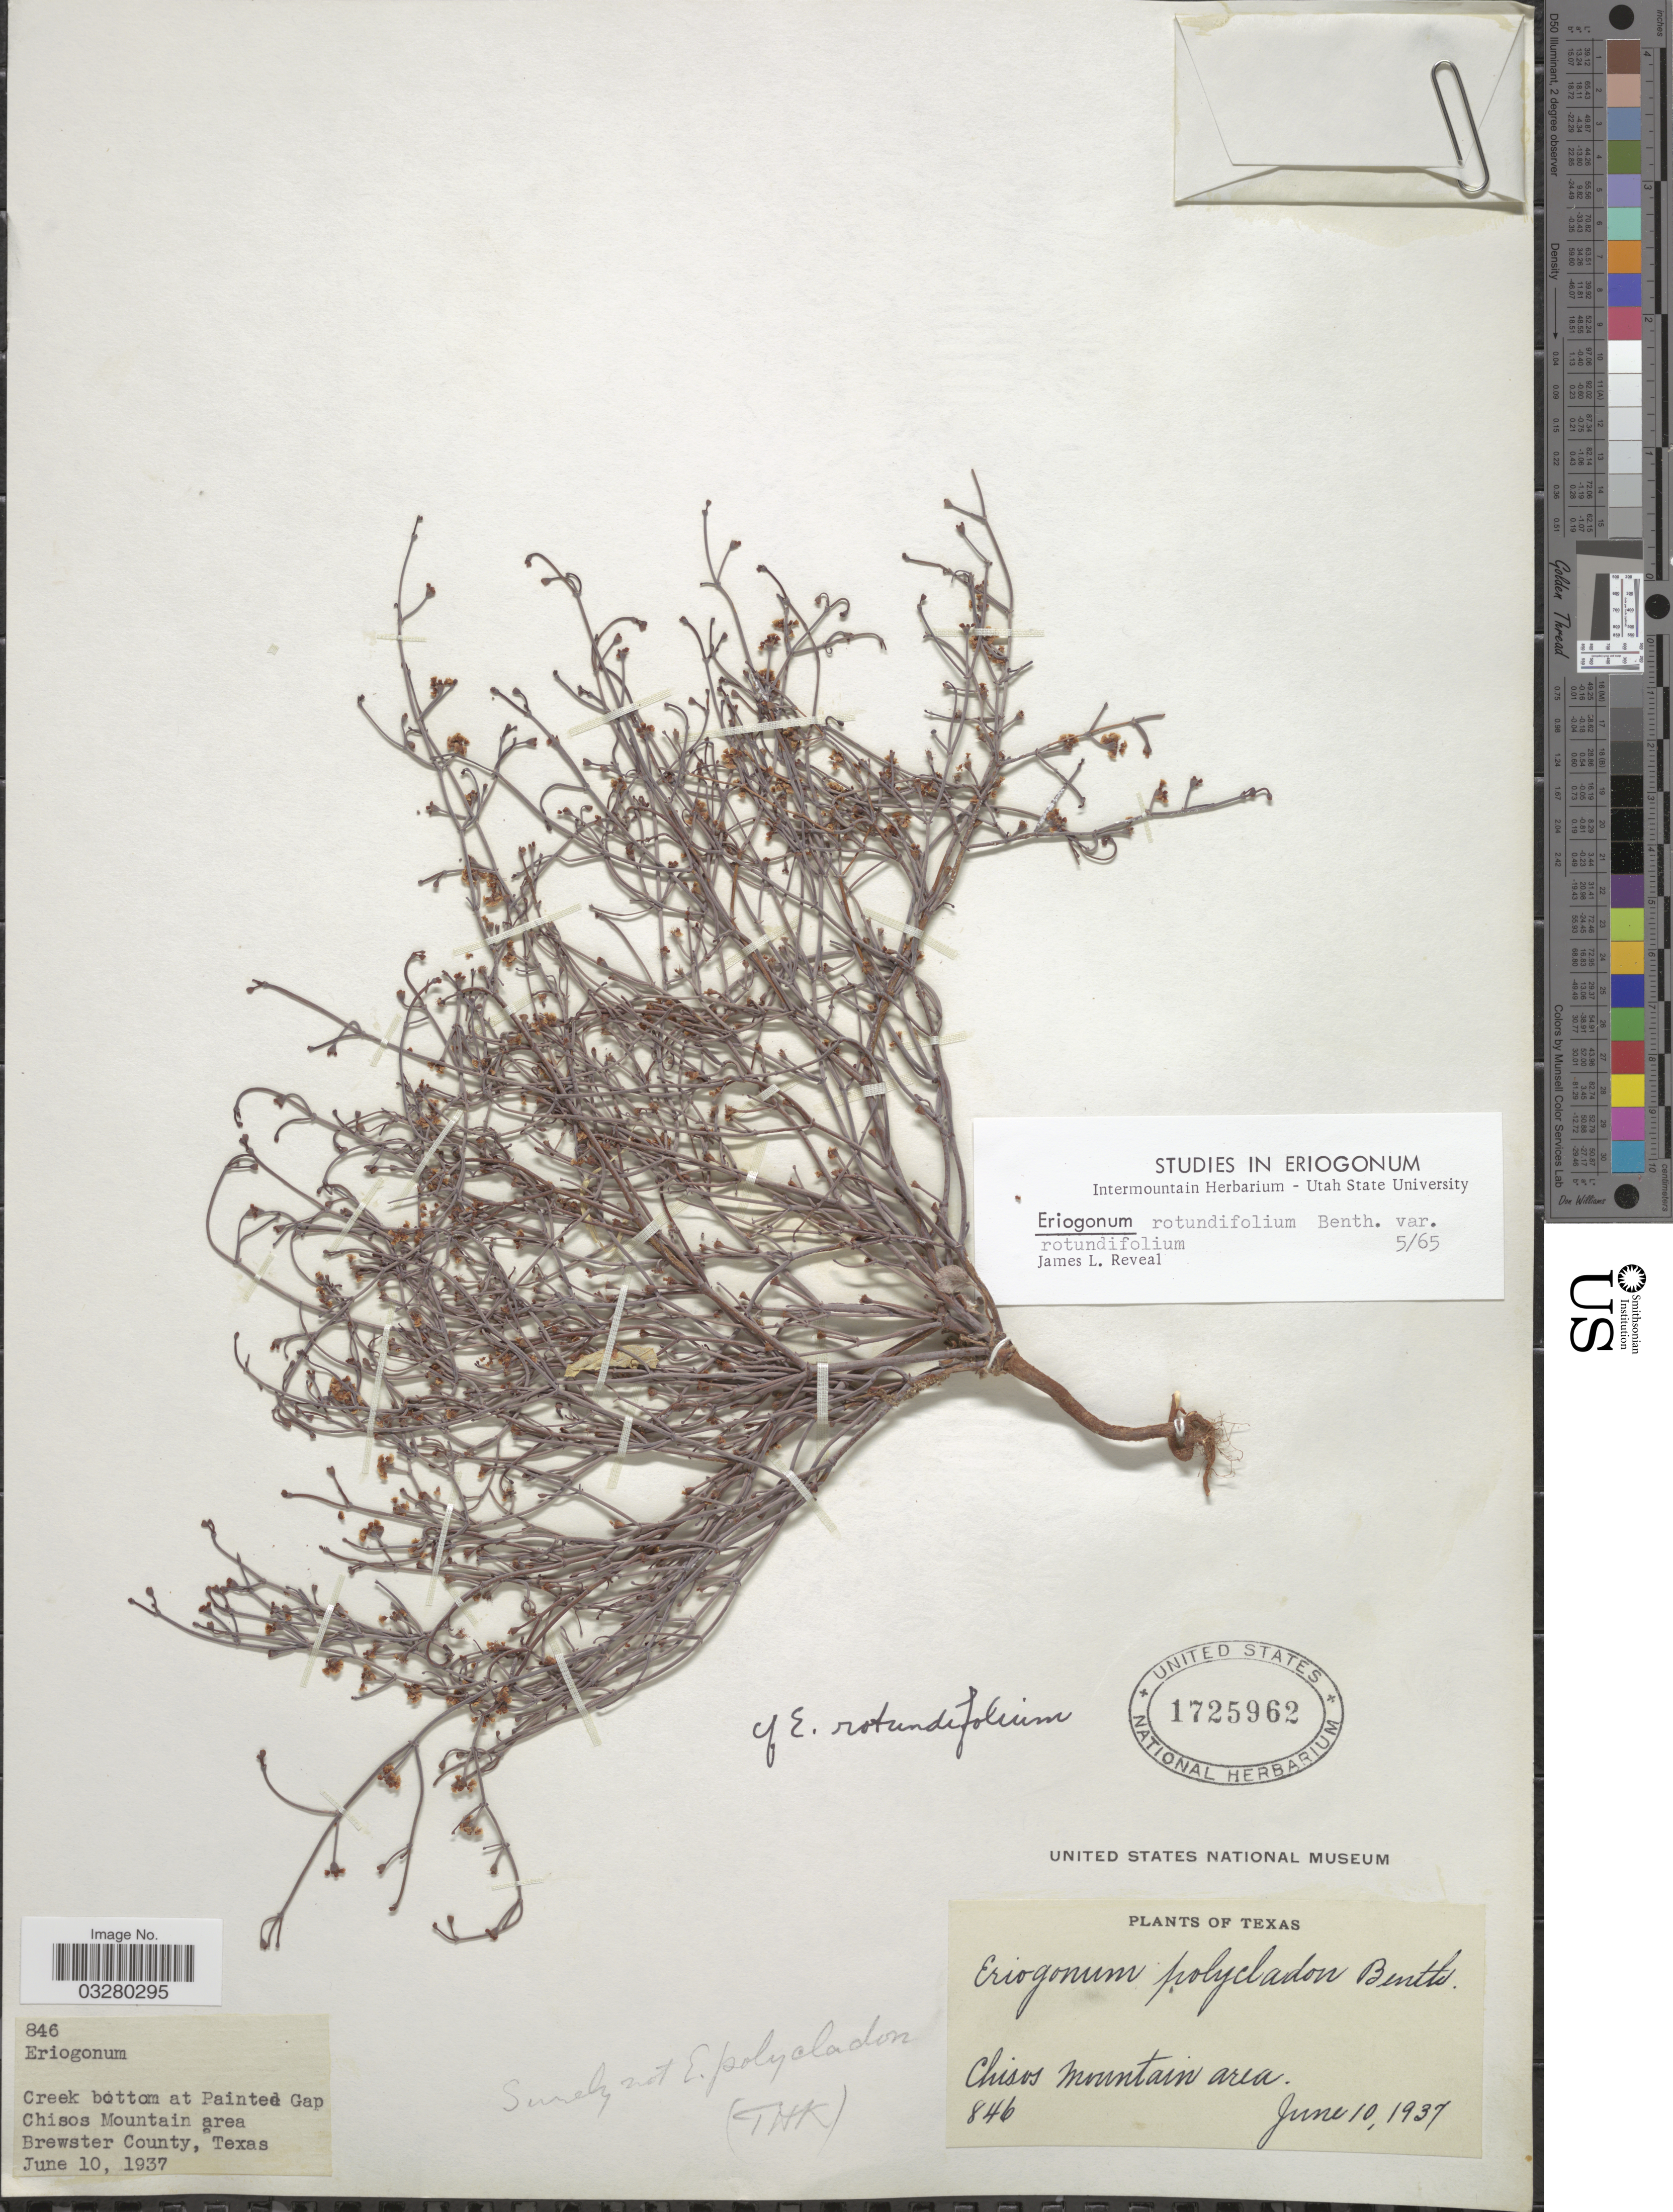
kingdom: Plantae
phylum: Tracheophyta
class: Magnoliopsida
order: Caryophyllales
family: Polygonaceae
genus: Eriogonum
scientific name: Eriogonum rotundifolium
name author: Benth. in DC.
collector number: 846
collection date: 1937-06-10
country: United States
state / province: Texas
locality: Creek bottom at Painted Gap Chisos Mountain area. Brewster County.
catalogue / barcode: US 1725962